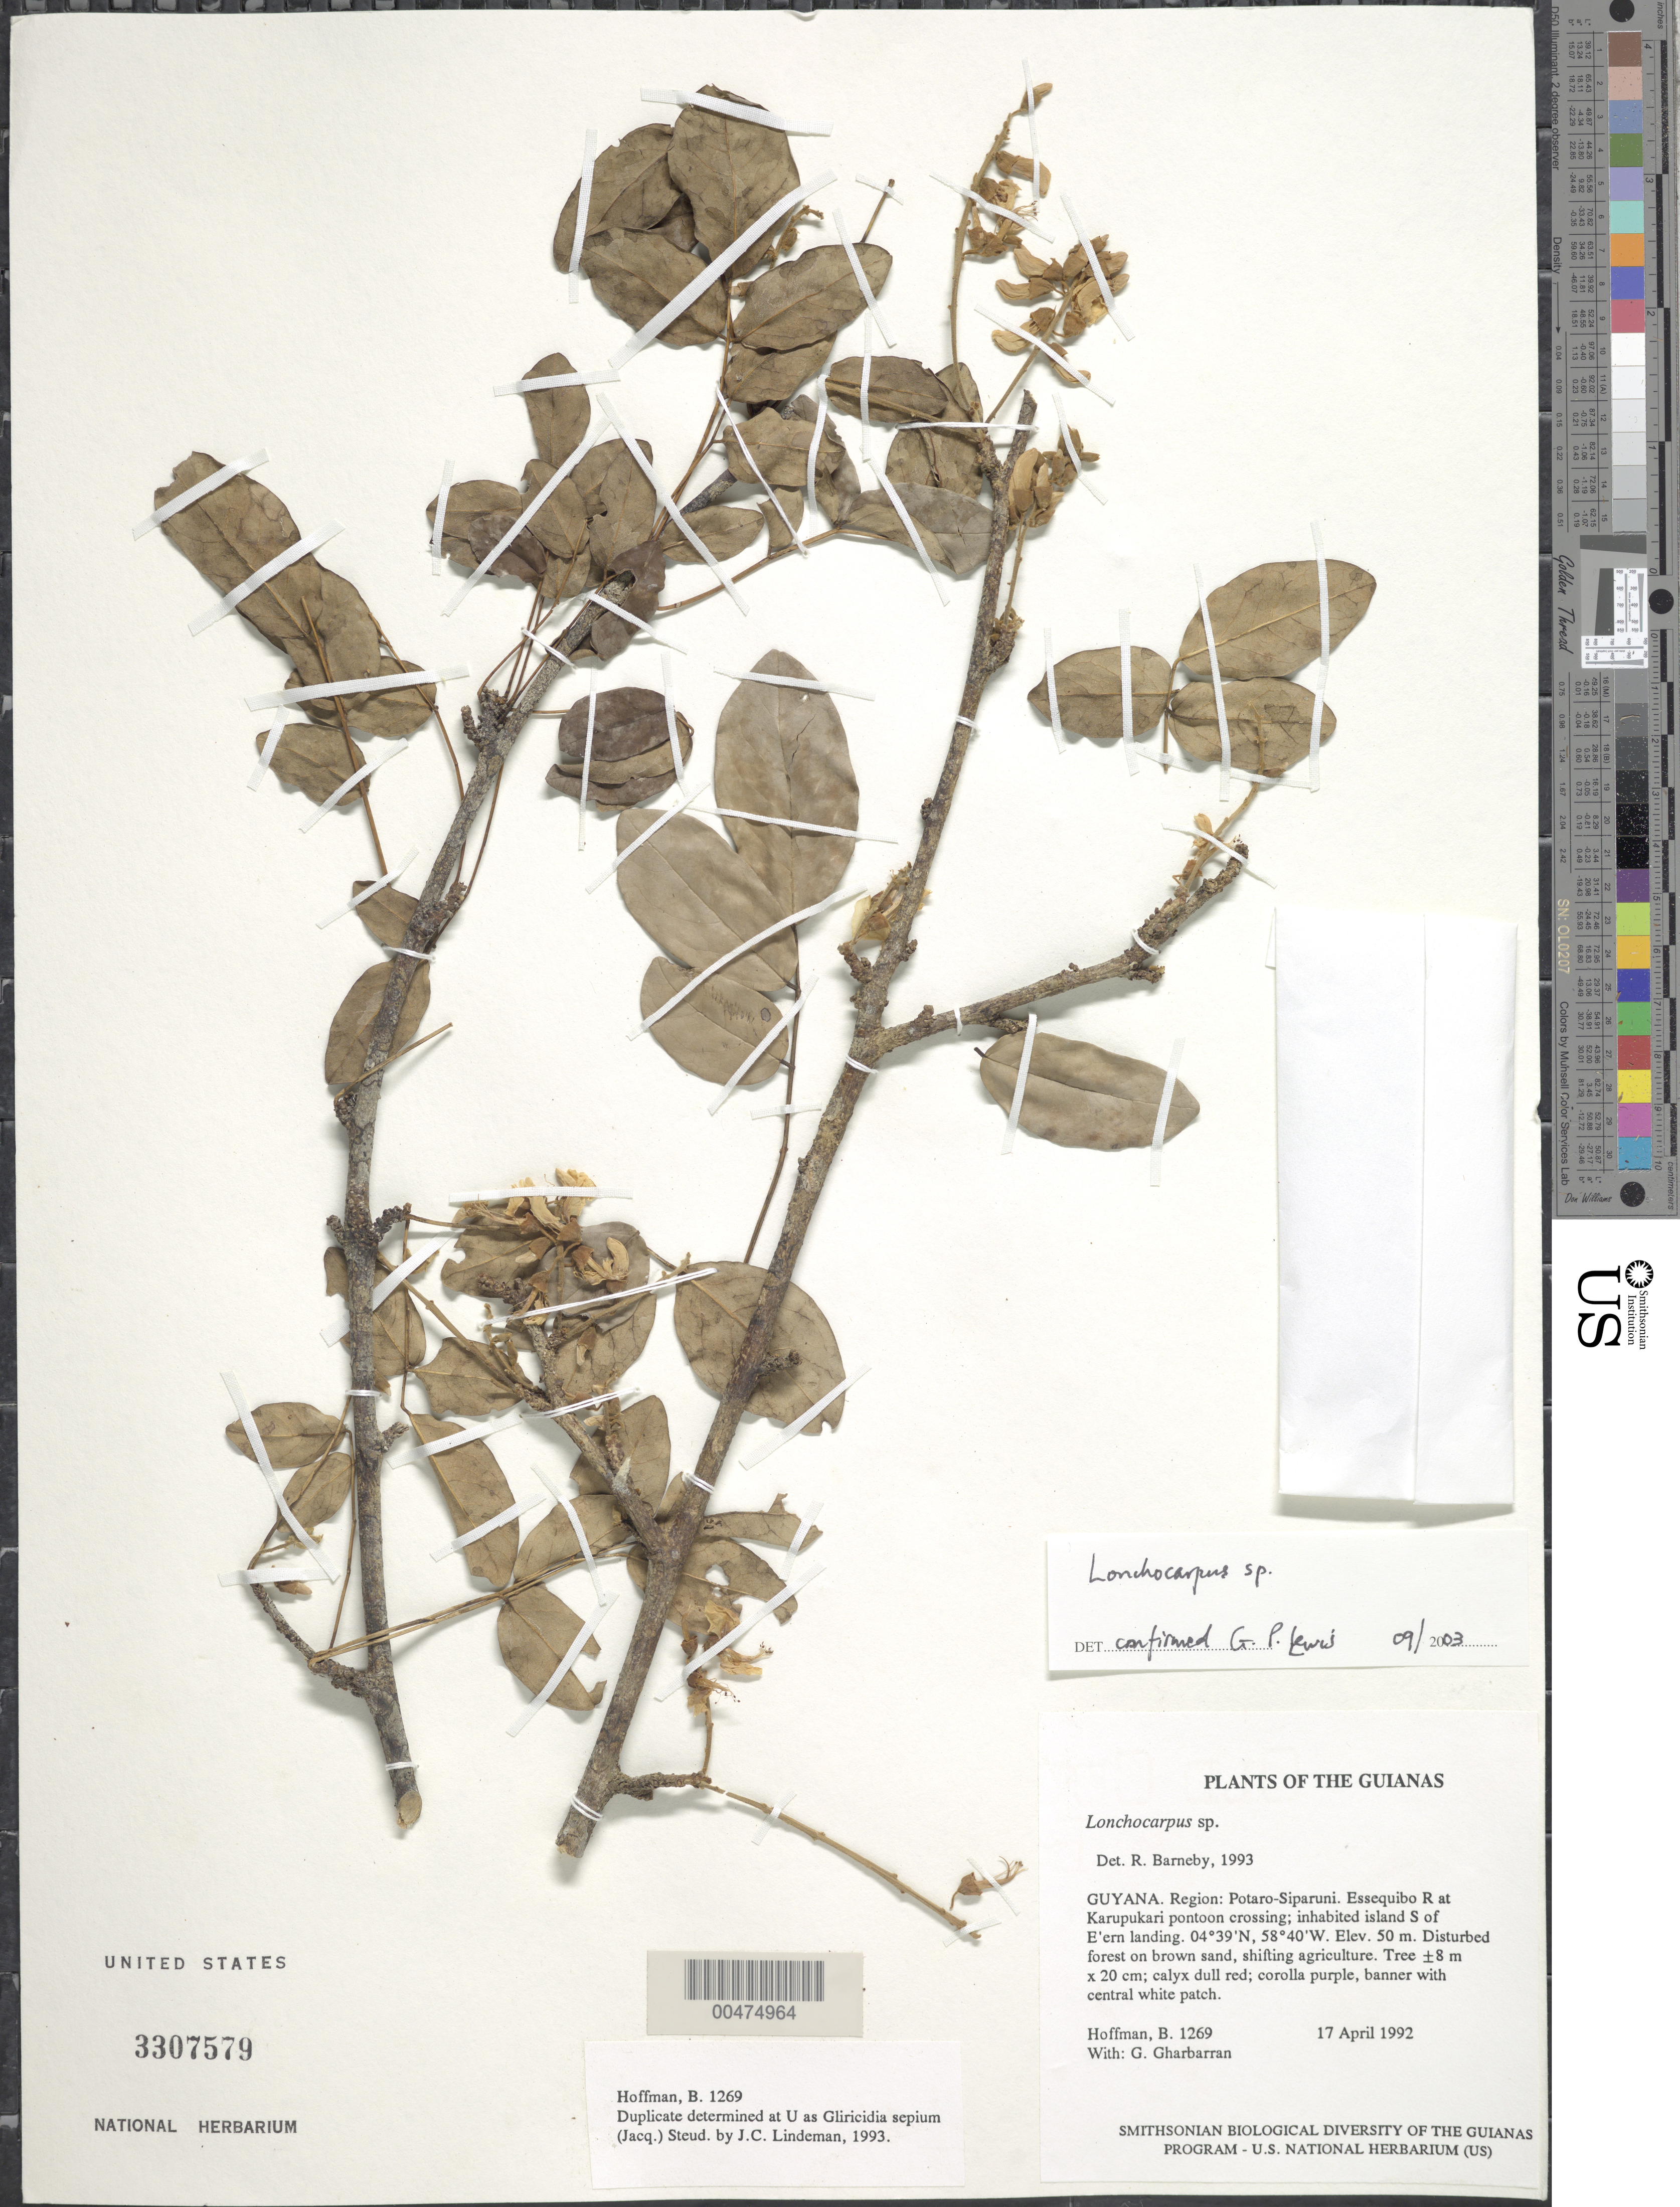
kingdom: Plantae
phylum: Tracheophyta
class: Magnoliopsida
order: Fabales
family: Fabaceae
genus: Lonchocarpus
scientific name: Lonchocarpus sp.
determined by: Barneby, Rupert C., (NY)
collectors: B. Hoffman & G. Gharbarran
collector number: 1269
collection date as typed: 17 April 1992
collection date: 1992-04-17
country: Guyana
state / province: Potaro-Siparuni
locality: Essequibo River at Karupukari pontoon crossing; inhabited island S of Eastern landing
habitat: Disturbed forest on brown sand, shifting agriculture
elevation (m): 50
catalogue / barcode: US 3307579